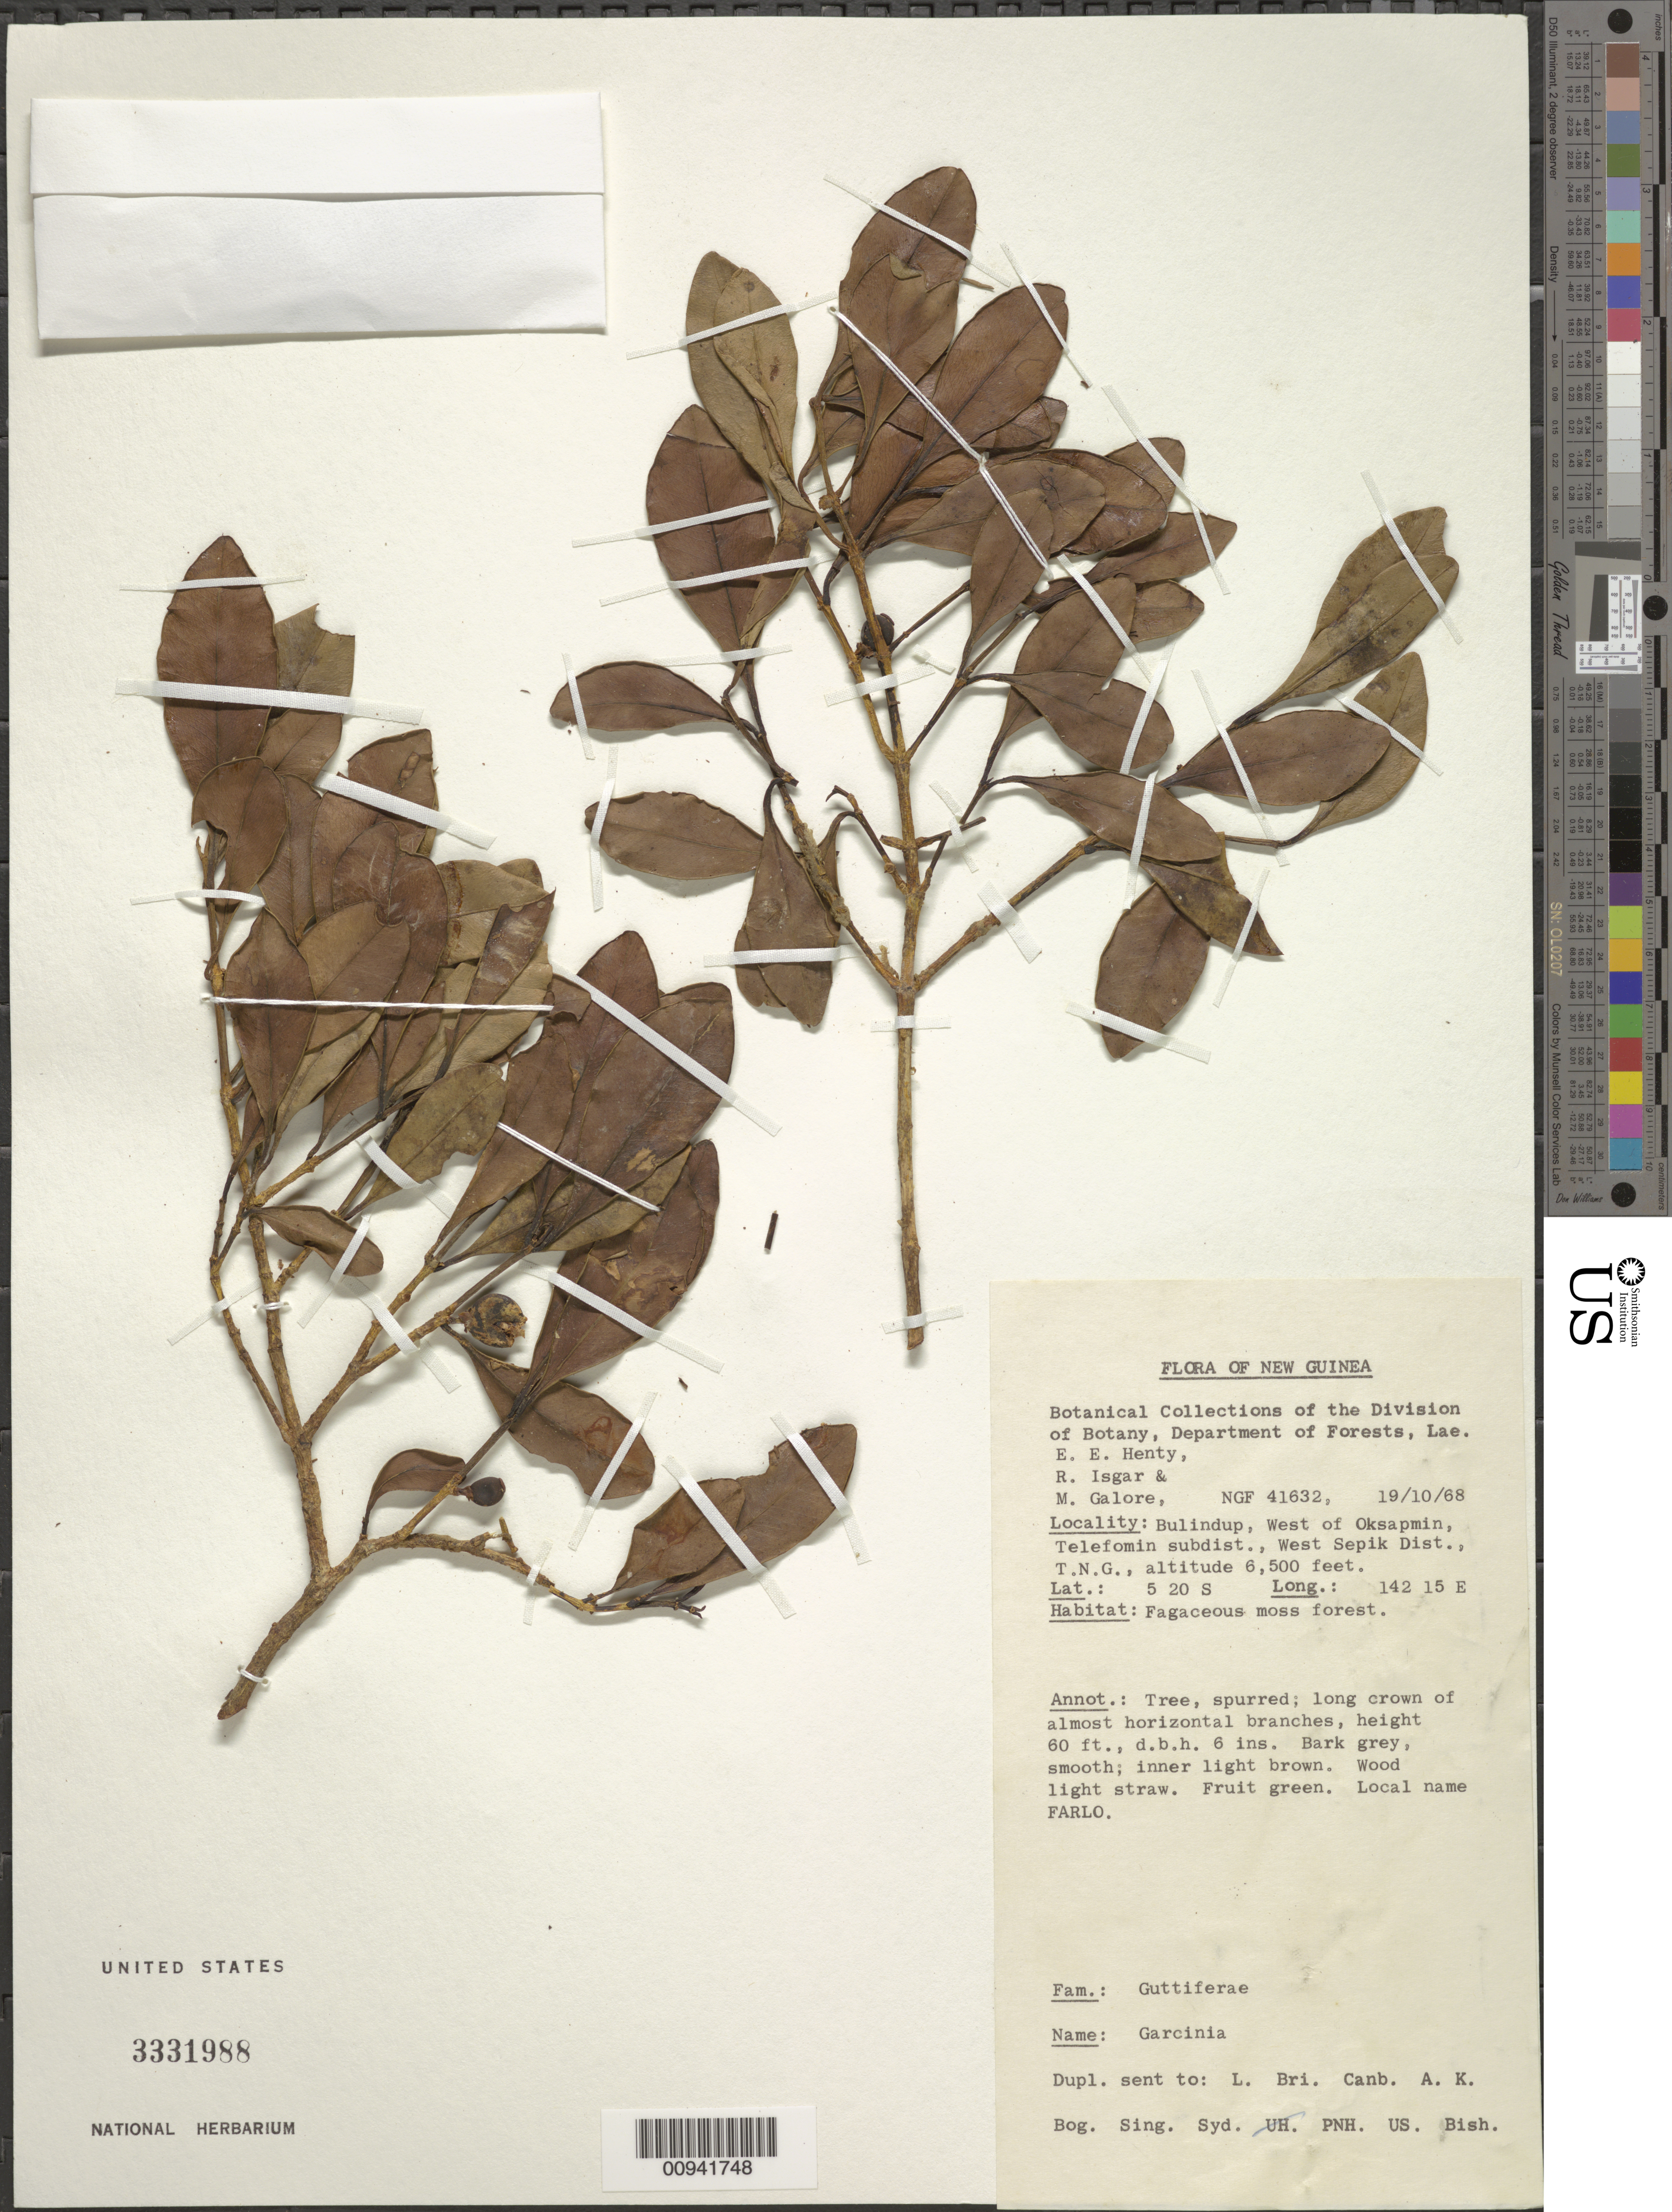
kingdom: Plantae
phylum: Tracheophyta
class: Magnoliopsida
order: Malpighiales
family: Clusiaceae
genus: Garcinia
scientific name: Garcinia sp.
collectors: E. Henty, R. Isgar & M. Galore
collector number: NGF 41632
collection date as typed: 19 Oct 1968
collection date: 1968-10-19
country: Papua New Guinea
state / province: Sandaun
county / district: Telefomin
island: New Guinea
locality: Department of Forests, Lae.; Bulindup, West of Oksapmin, Telefomin subdist., West Sepik Dist.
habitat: Fagaceous moss forest.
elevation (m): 1981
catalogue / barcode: US 3331988